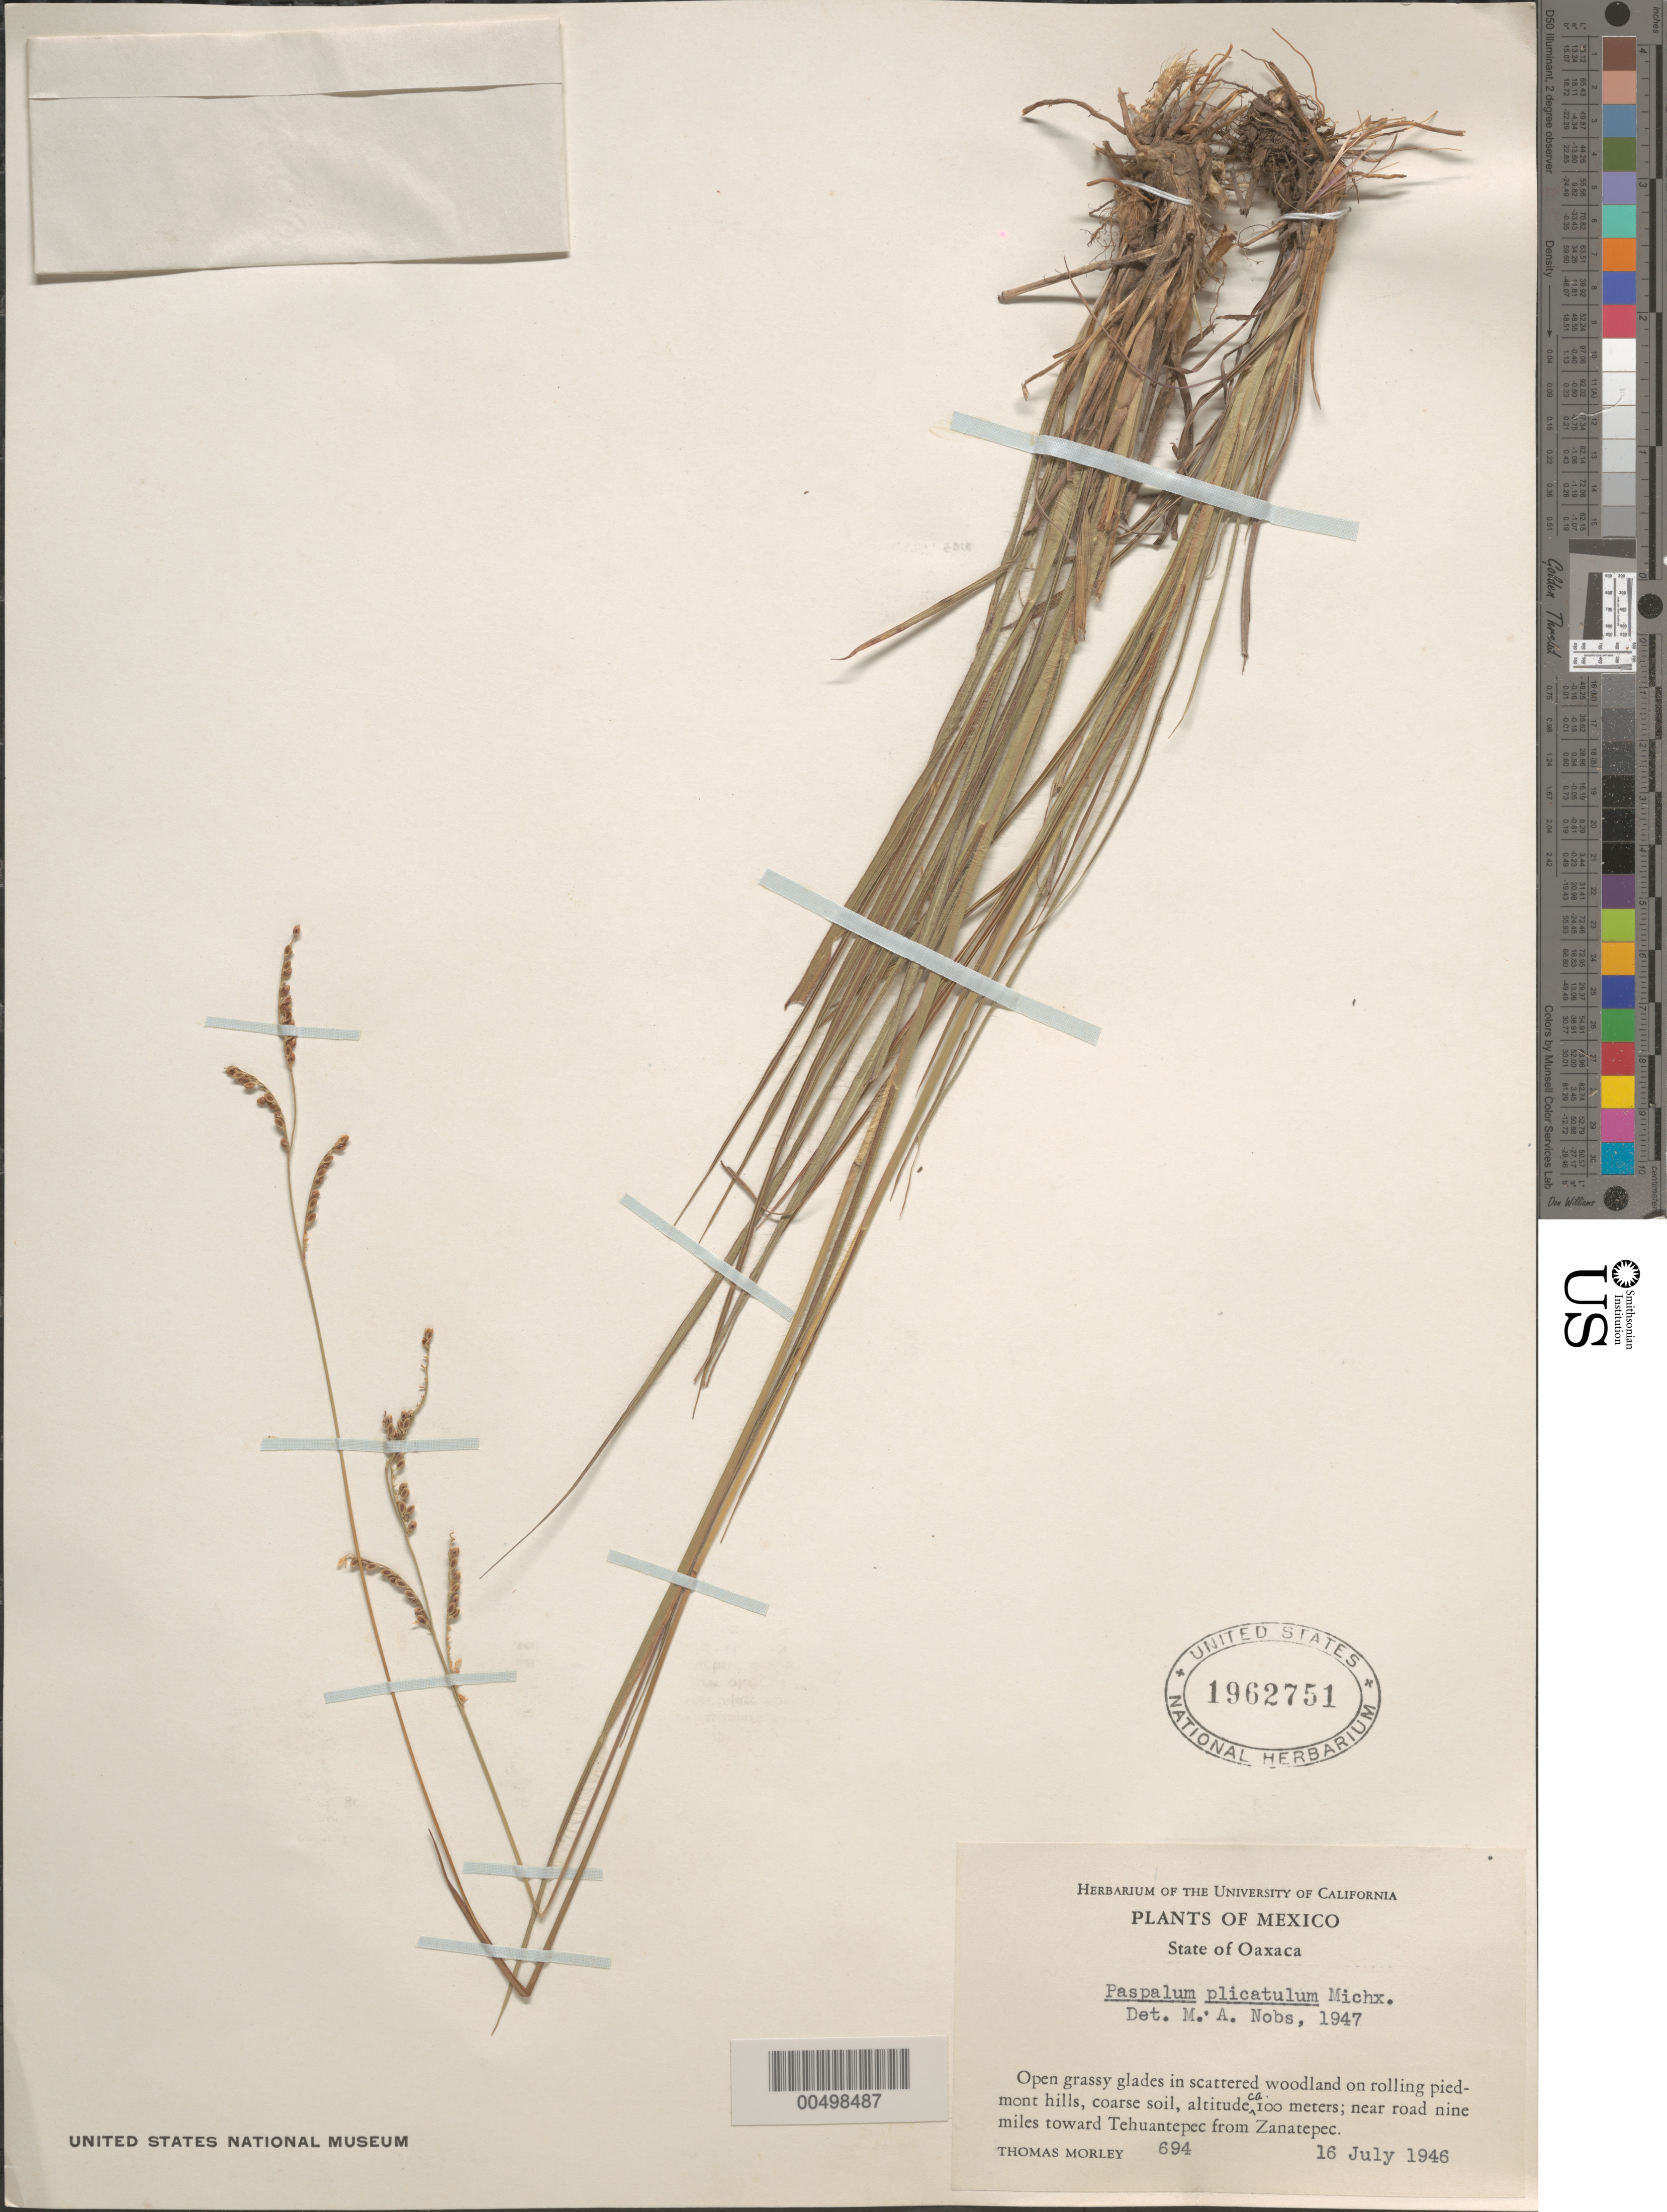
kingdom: Plantae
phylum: Tracheophyta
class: Liliopsida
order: Poales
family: Poaceae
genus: Paspalum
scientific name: Paspalum plicatulum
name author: Michx.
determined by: Nobs, M. A.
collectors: T. Morley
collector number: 694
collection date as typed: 16 Jul 1946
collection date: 1946-07-16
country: Mexico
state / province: Oaxaca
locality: Near rd 9 mi toward Tehuantepec from Zanatepec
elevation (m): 100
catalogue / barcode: US 1962751